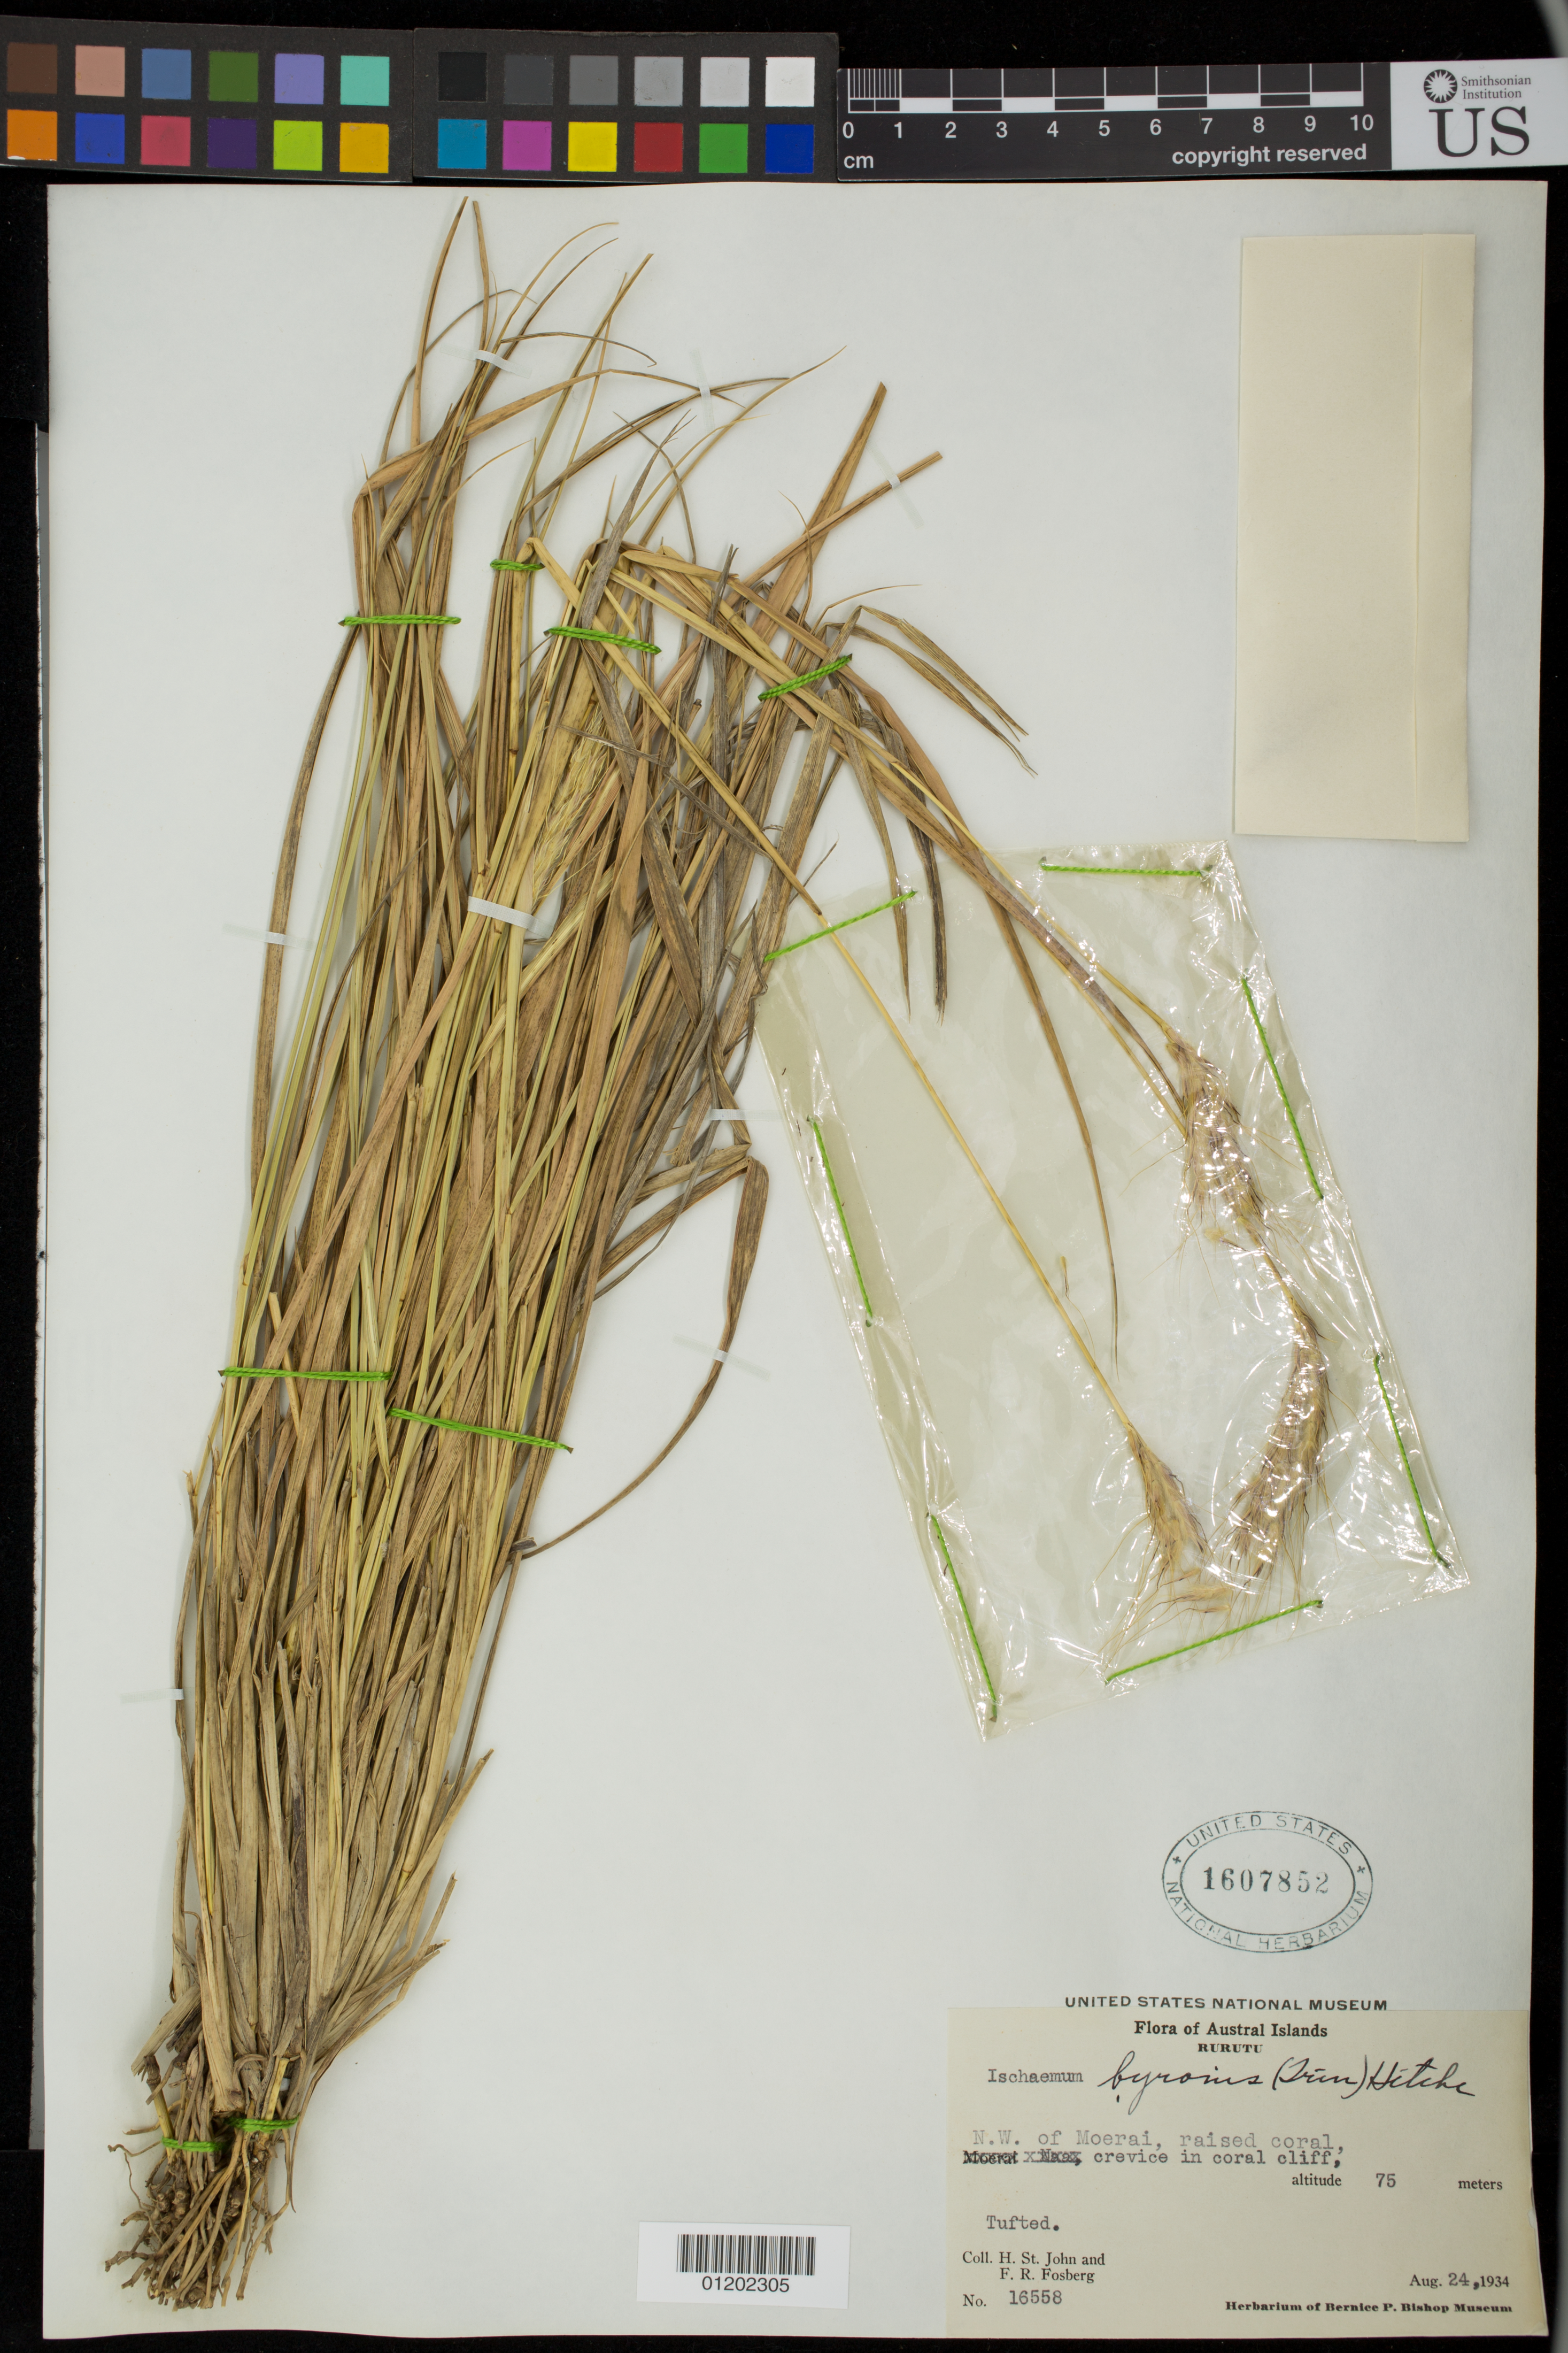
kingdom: Plantae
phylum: Tracheophyta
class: Liliopsida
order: Poales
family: Poaceae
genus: Ischaemum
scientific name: Ischaemum byrone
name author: (Trin.) Hitchc.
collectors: H. St. John & F. R. Fosberg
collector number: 16558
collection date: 1934-08-24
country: French Polynesia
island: Rurutu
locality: N.W. of Moerai, raised coral.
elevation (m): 75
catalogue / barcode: US 1607852